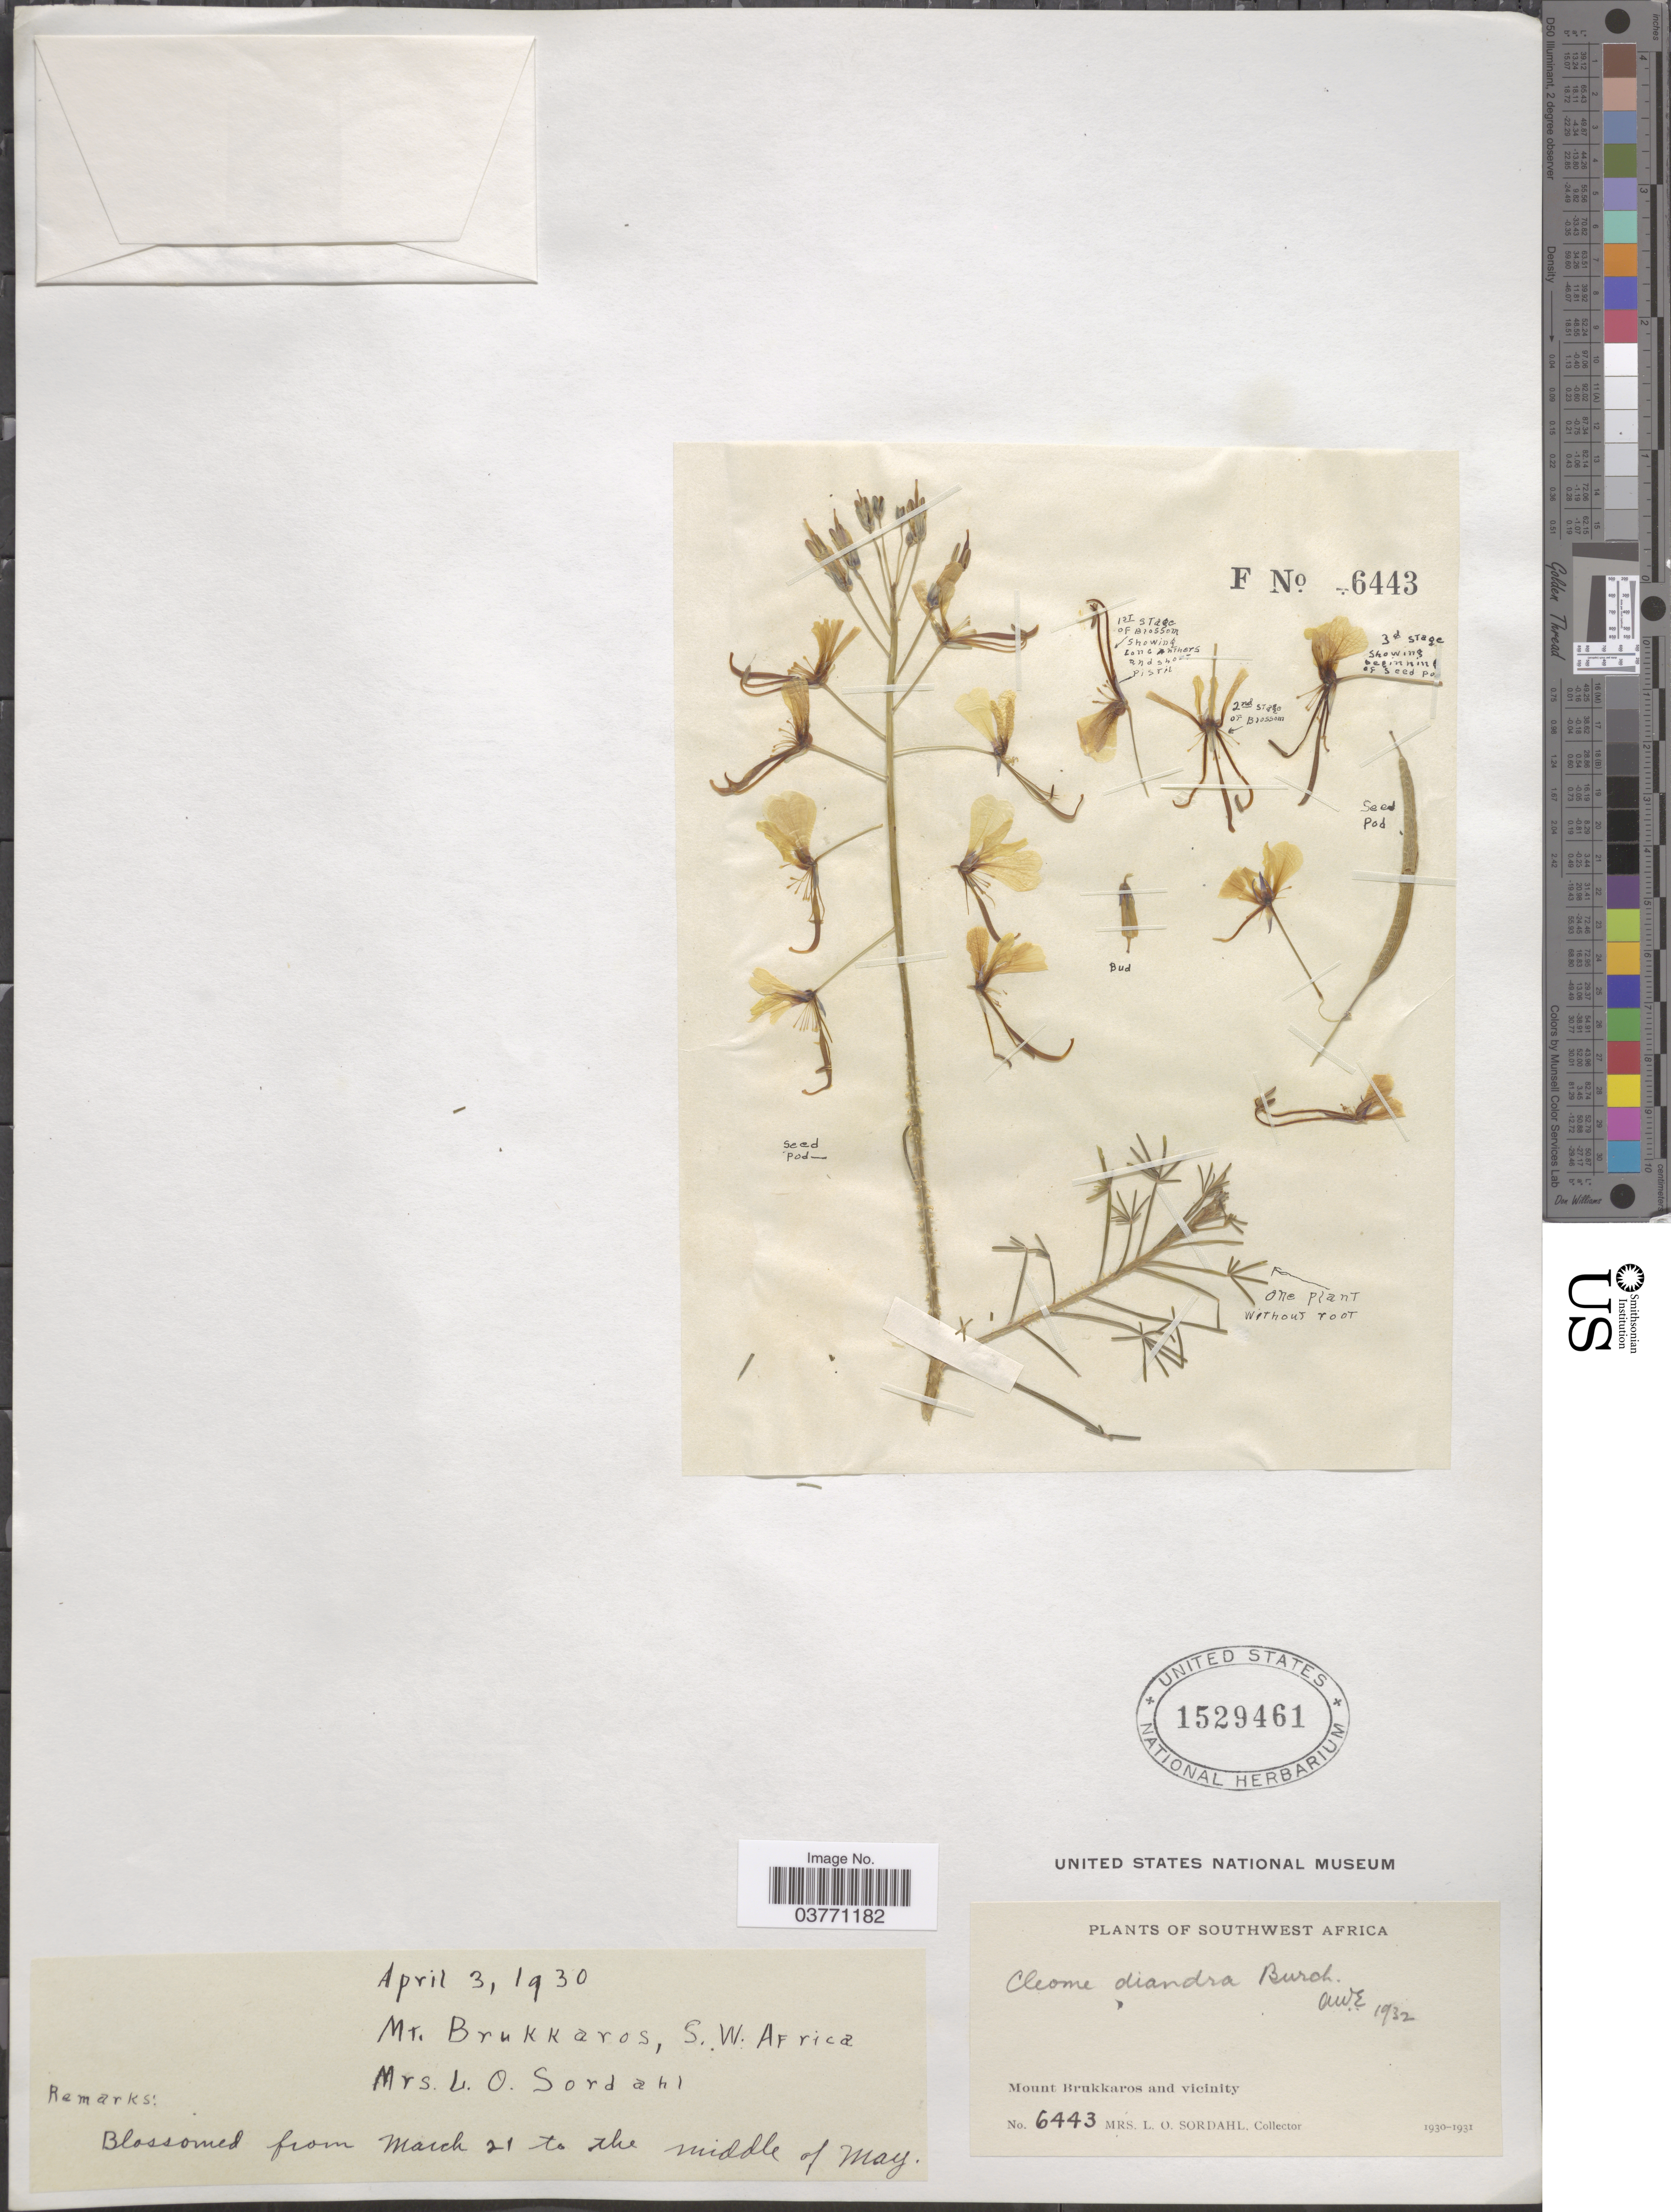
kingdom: Plantae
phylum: Tracheophyta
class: Magnoliopsida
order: Brassicales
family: Cleomaceae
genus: Coalisina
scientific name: Coalisina angustifolia var. diandra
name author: (Burch.) Roalson & J.C. Hall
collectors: L. Sordahl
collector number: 6443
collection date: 1930-04-03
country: Namibia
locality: Southwest Africa. Mount Brukkaros and vicinity.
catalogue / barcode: US 1529461